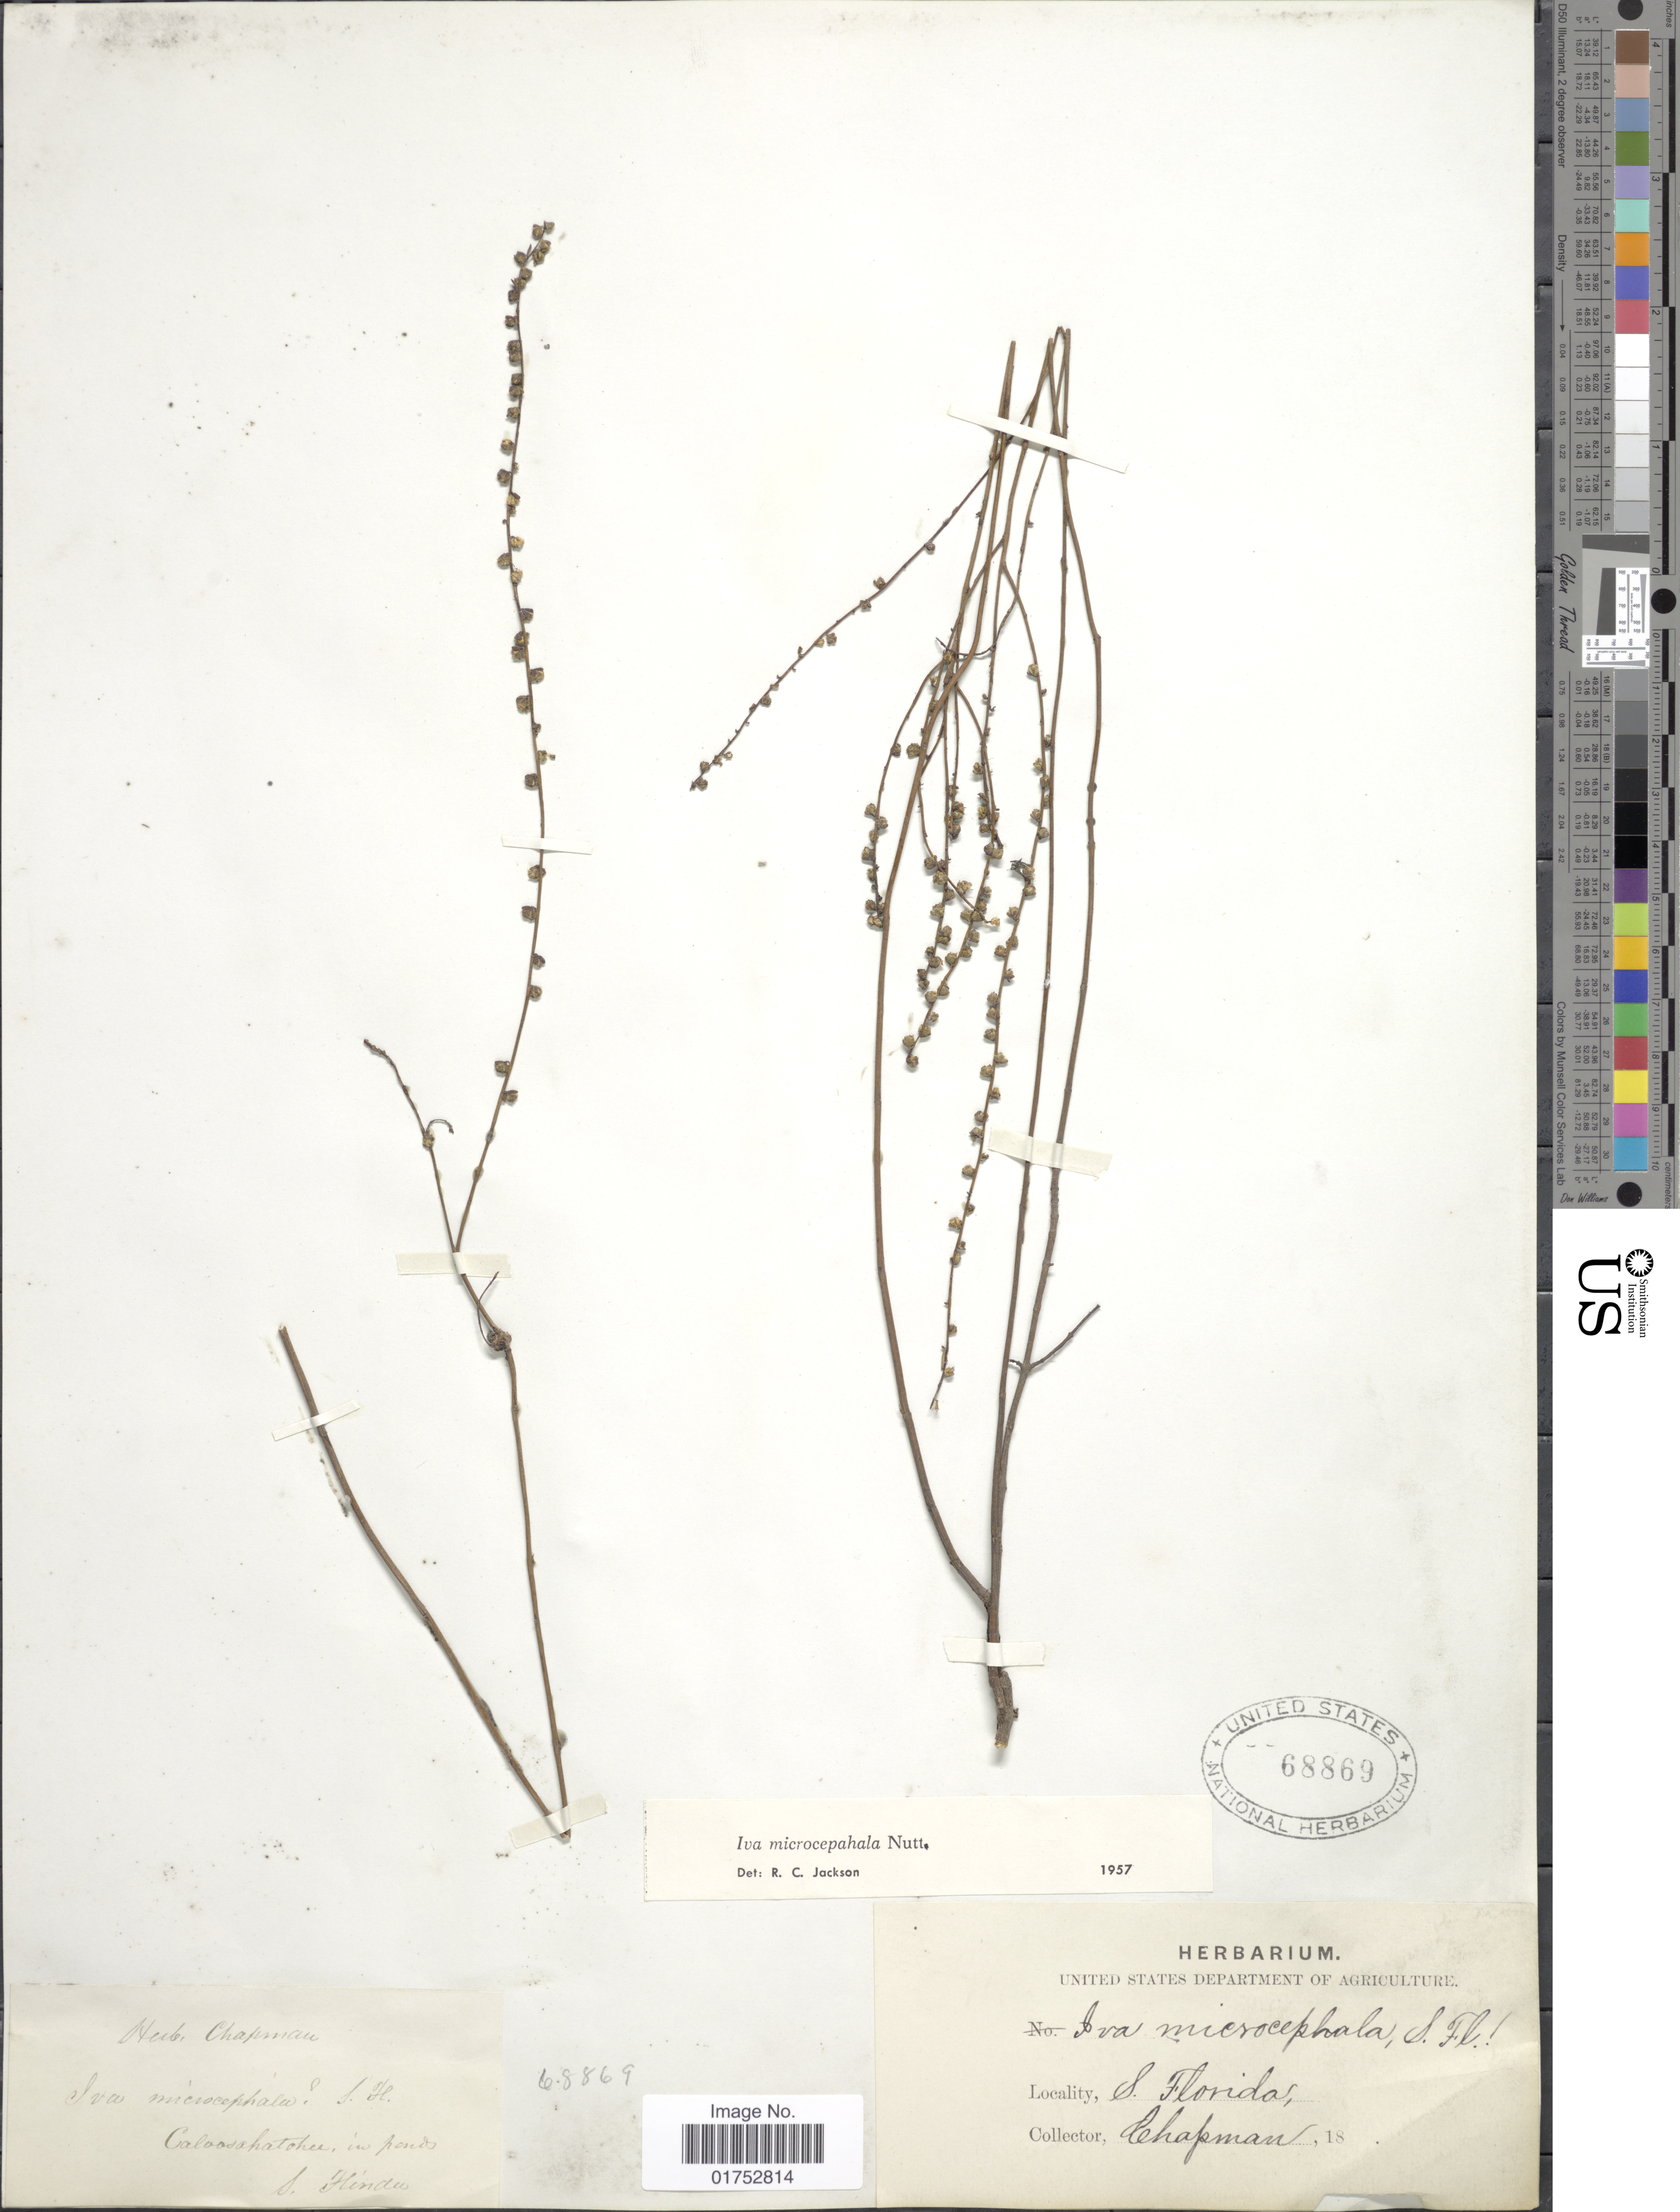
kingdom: Plantae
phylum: Tracheophyta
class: Magnoliopsida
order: Asterales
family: Asteraceae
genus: Iva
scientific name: Iva microcephala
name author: Nutt.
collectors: A. Chapman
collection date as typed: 18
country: United States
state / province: Florida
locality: S. Florida, Caloosahatchee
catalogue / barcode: US 68869